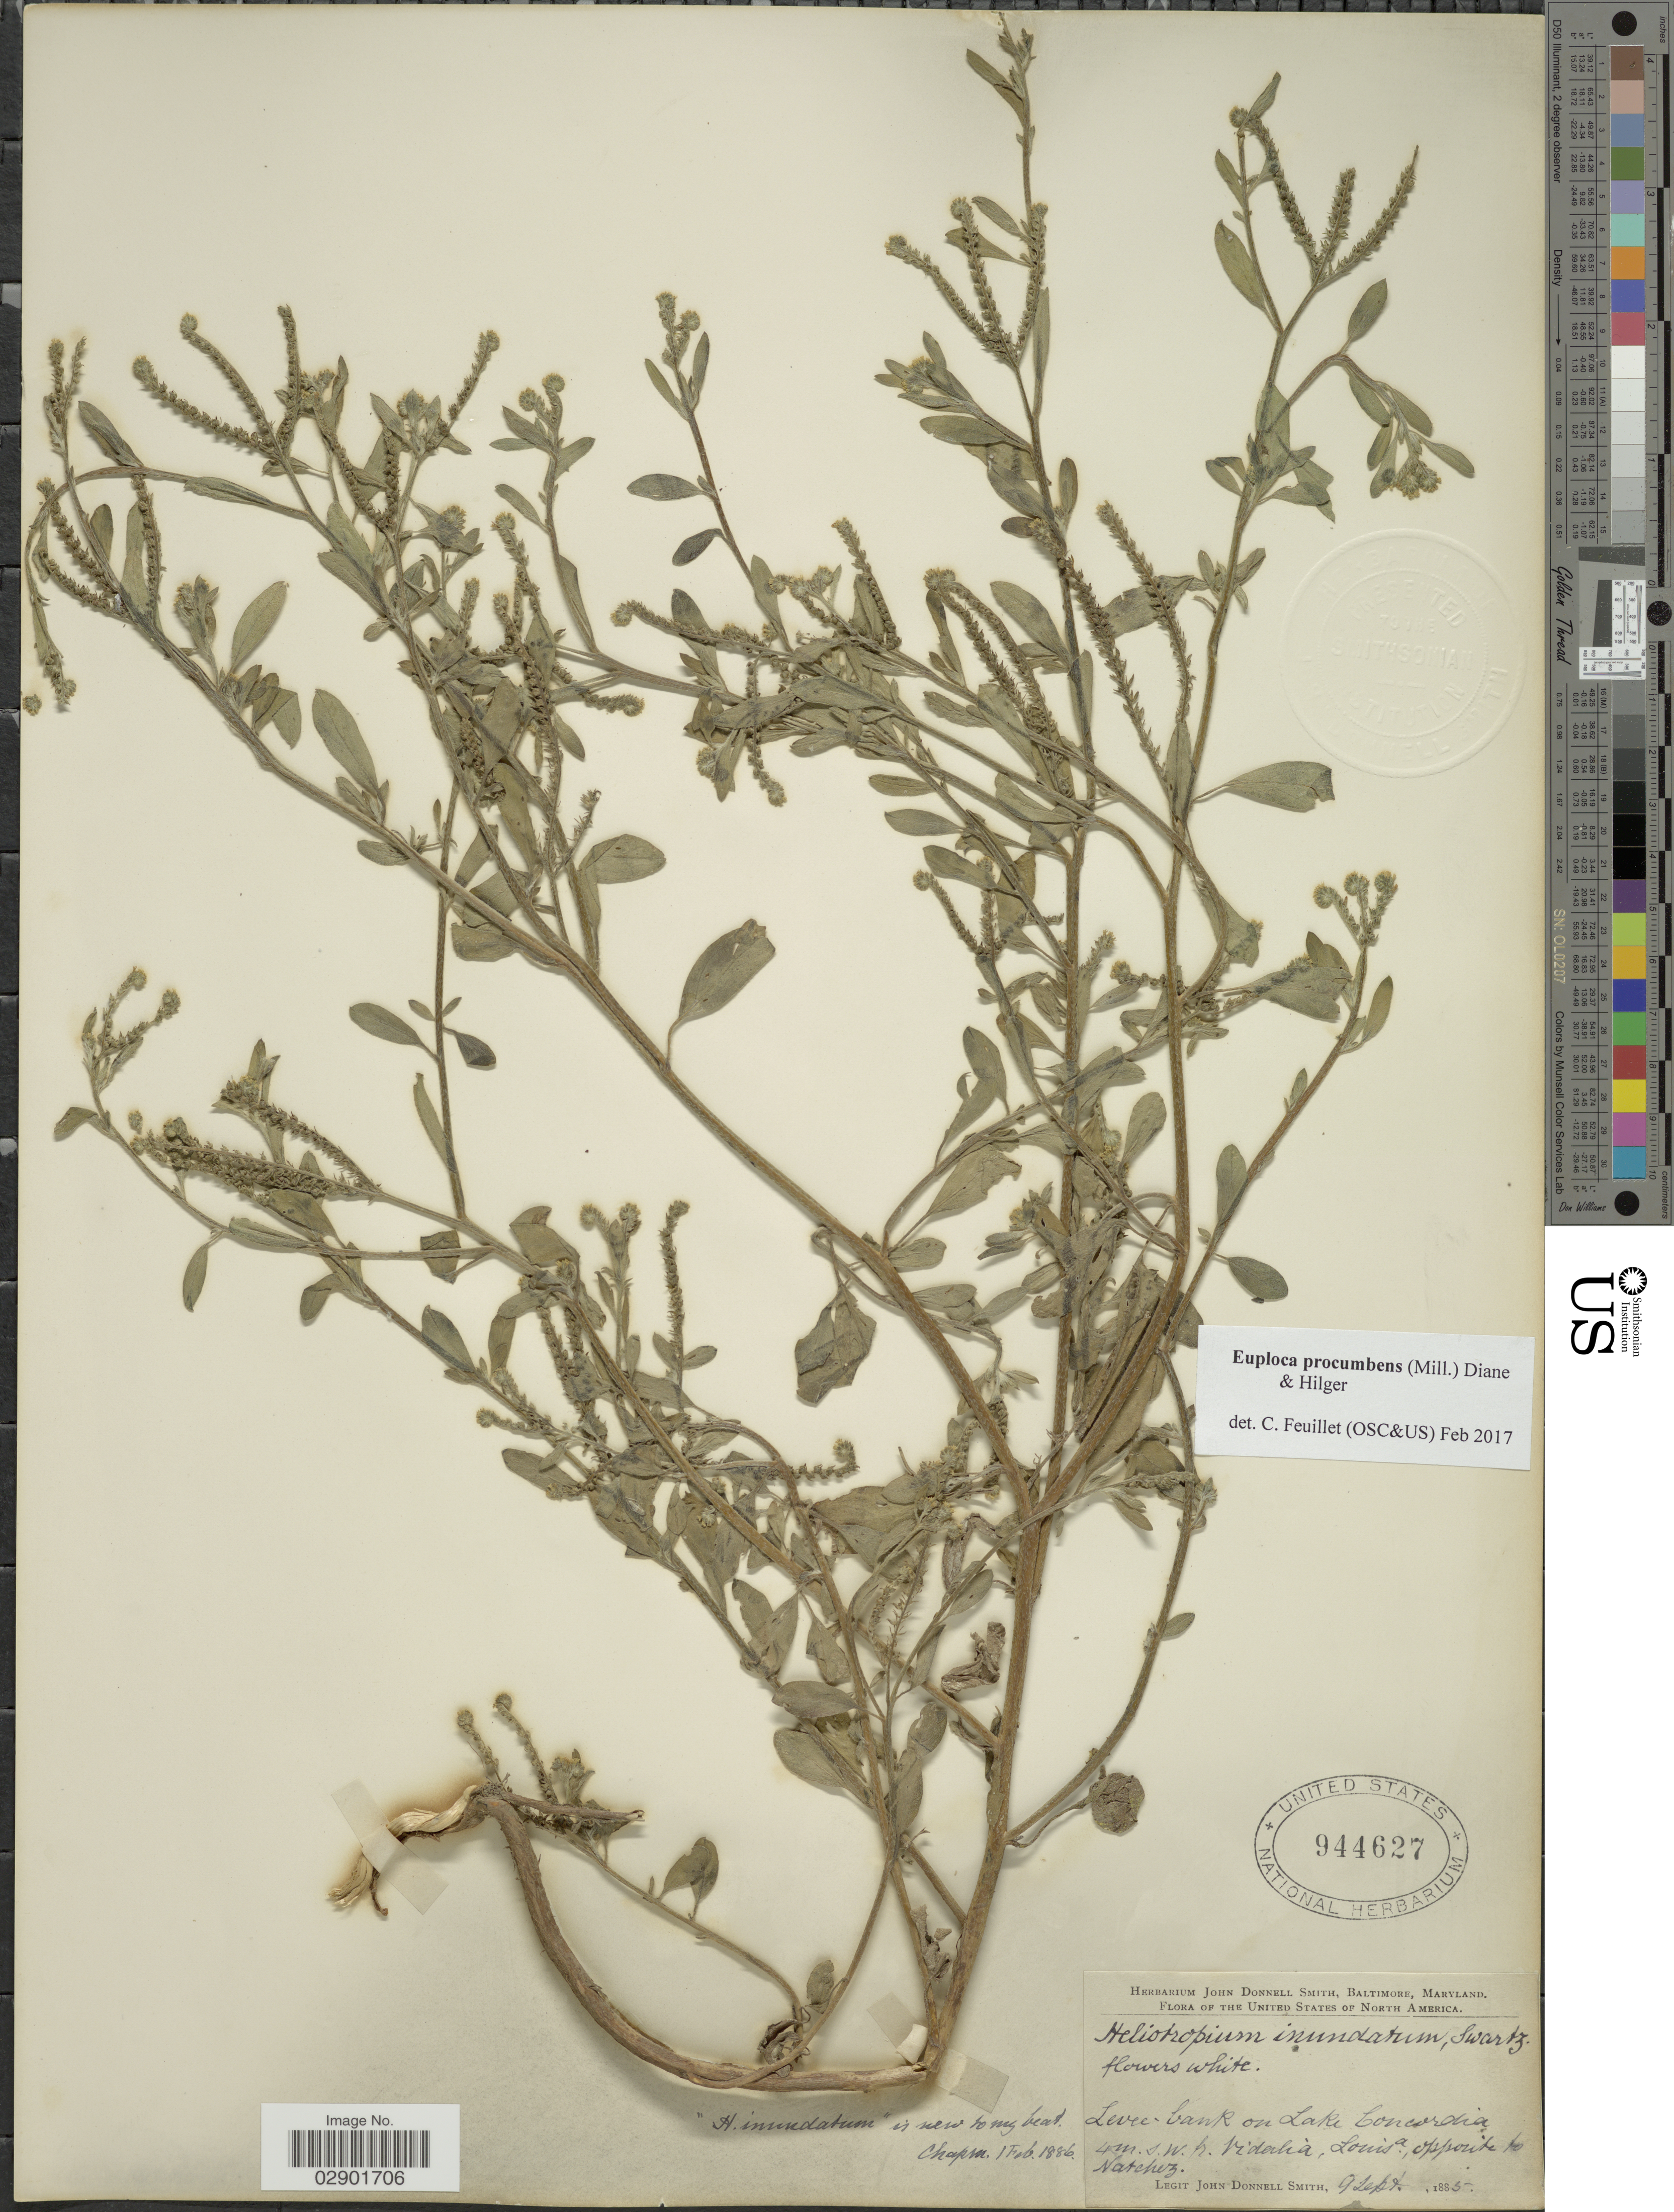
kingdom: Plantae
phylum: Tracheophyta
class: Magnoliopsida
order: Boraginales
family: Heliotropiaceae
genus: Euploca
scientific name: Euploca procumbens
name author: (Mill.) Diane & Hilger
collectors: J. Donnell Smith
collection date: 1885-09-09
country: United States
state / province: Louisiana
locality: Levee bank on Lake Concordia 4 m S. W. to Vidalia, Louisiana, opposite to Natchez.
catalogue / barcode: US 944627